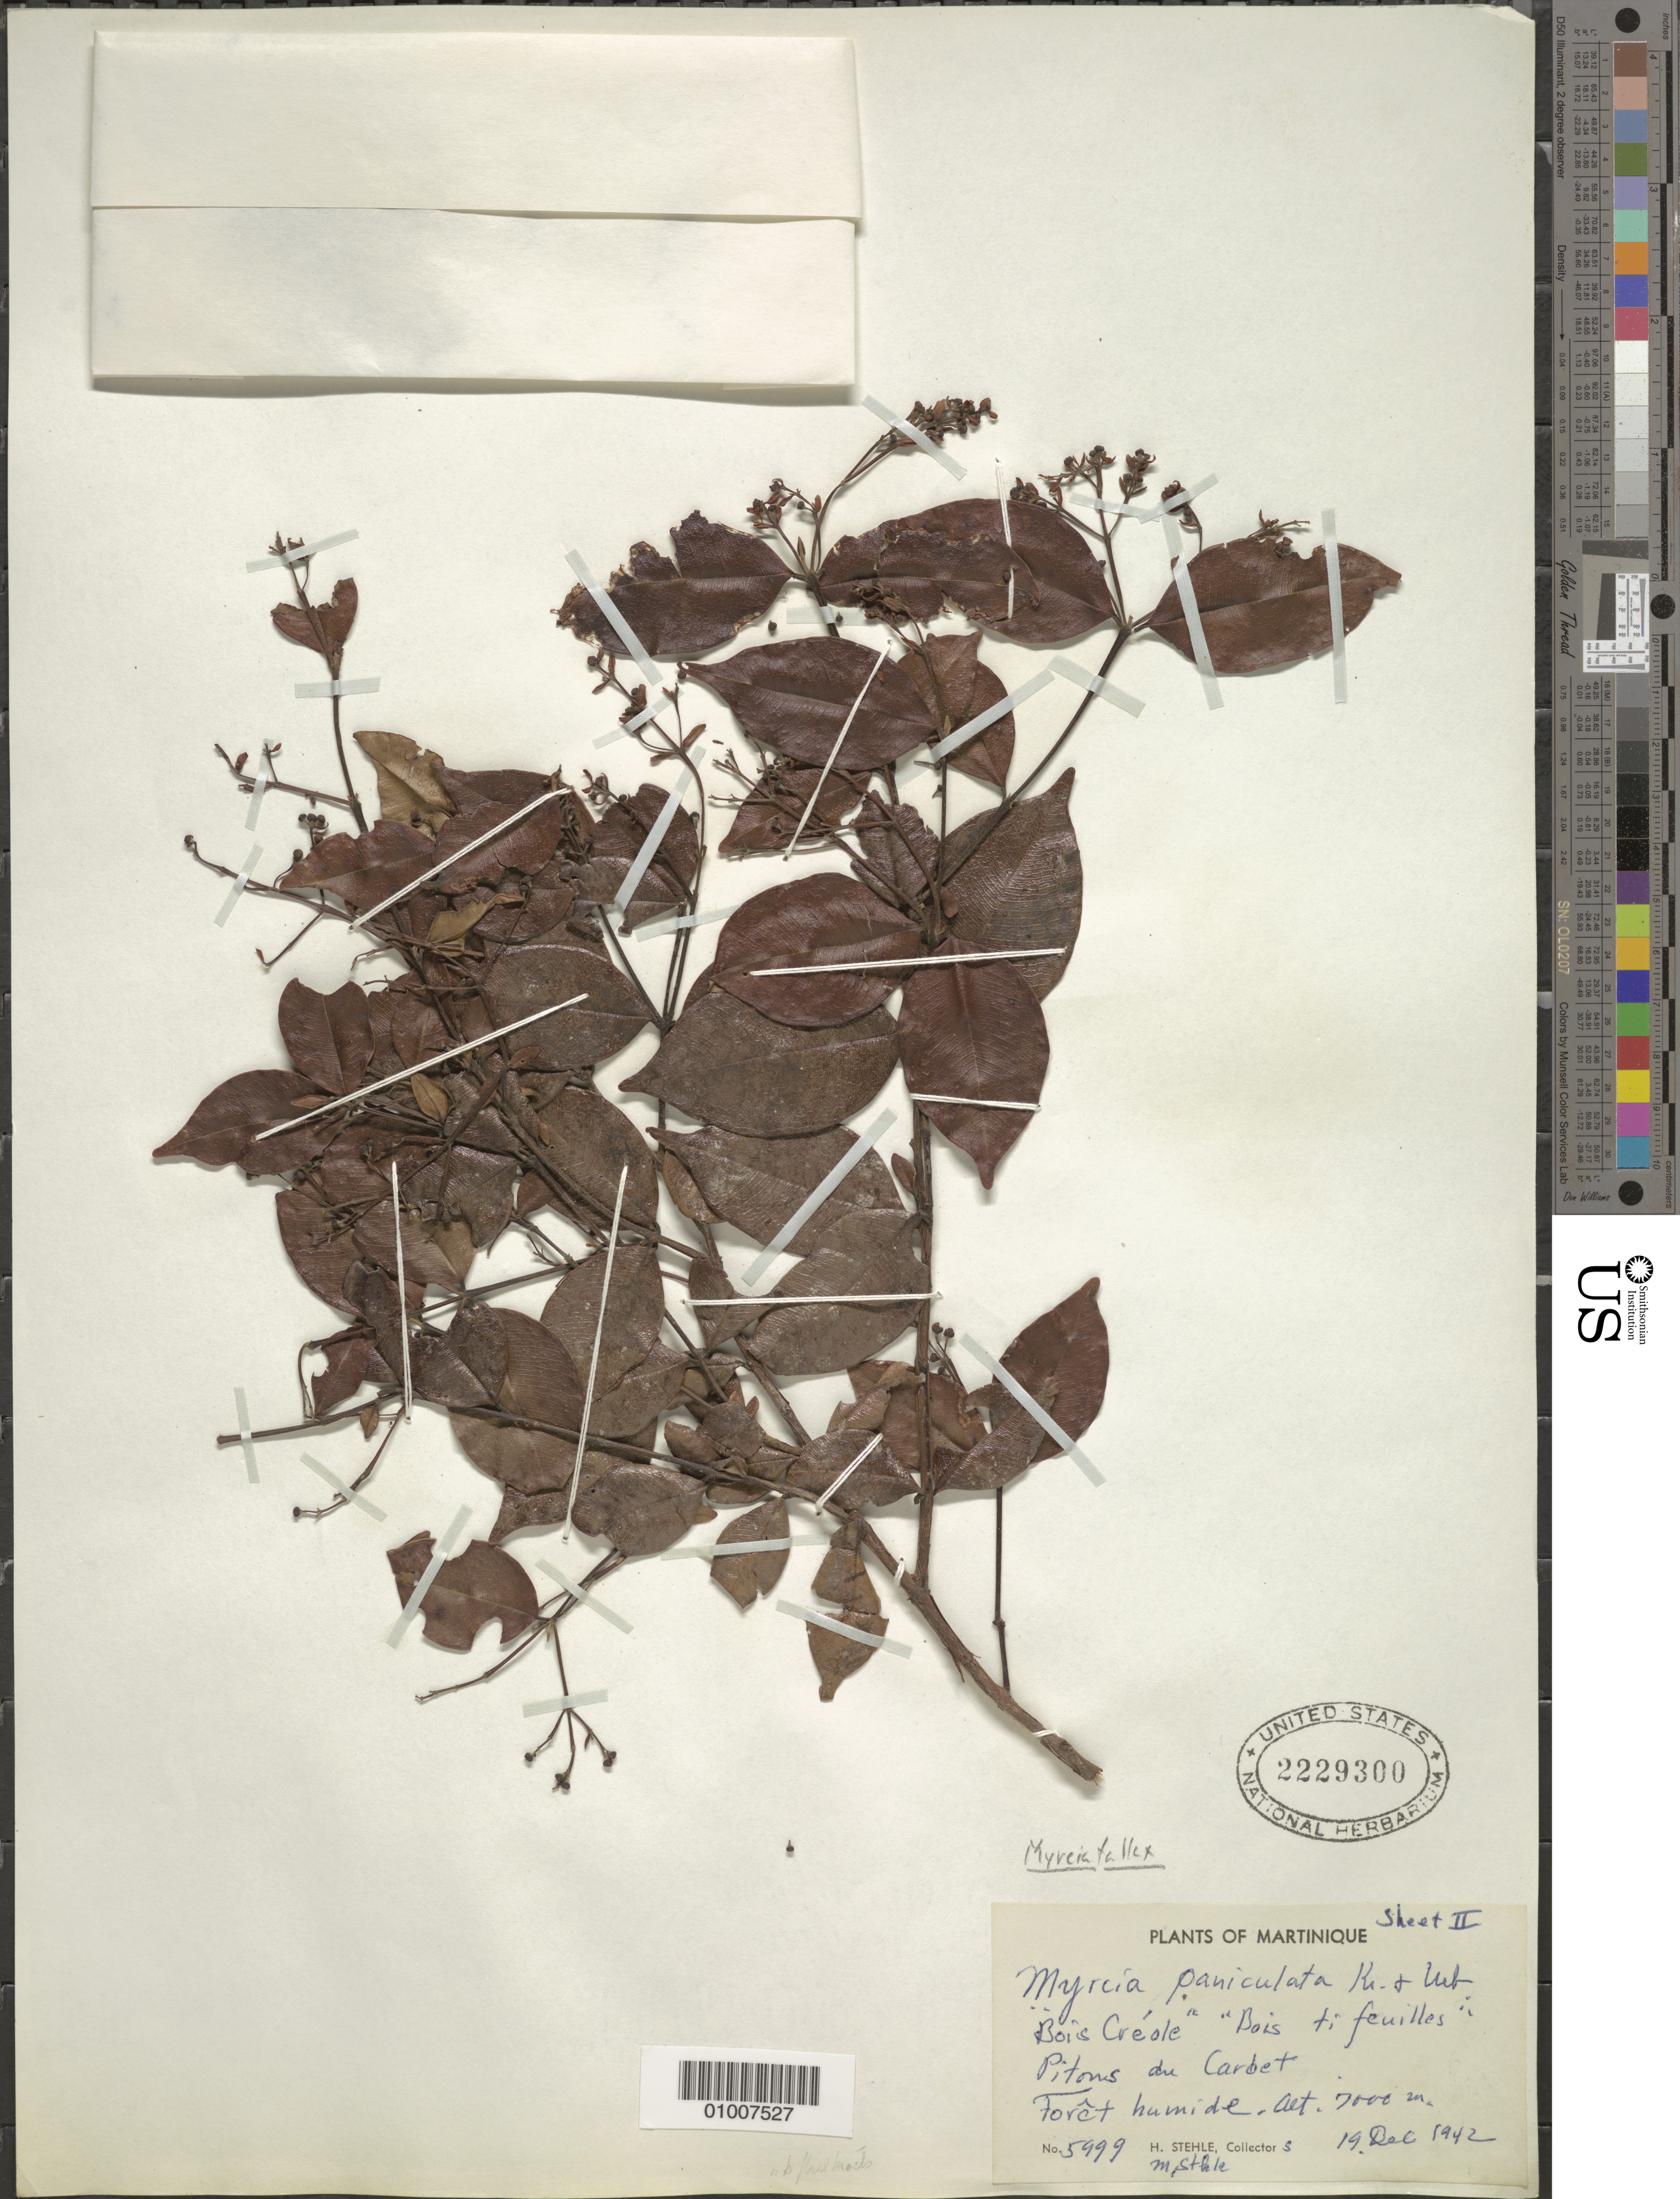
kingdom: Plantae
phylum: Tracheophyta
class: Magnoliopsida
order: Myrtales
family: Myrtaceae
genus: Myrcia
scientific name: Myrcia fallax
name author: (Rich.) DC.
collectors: H. Stehlé & M. Stehlé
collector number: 5999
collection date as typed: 19 Dec 1942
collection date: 1942-12-19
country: Martinique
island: Martinique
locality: Pitons du Carbet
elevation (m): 2134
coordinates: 0 N, 0 E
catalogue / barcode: US 2229300